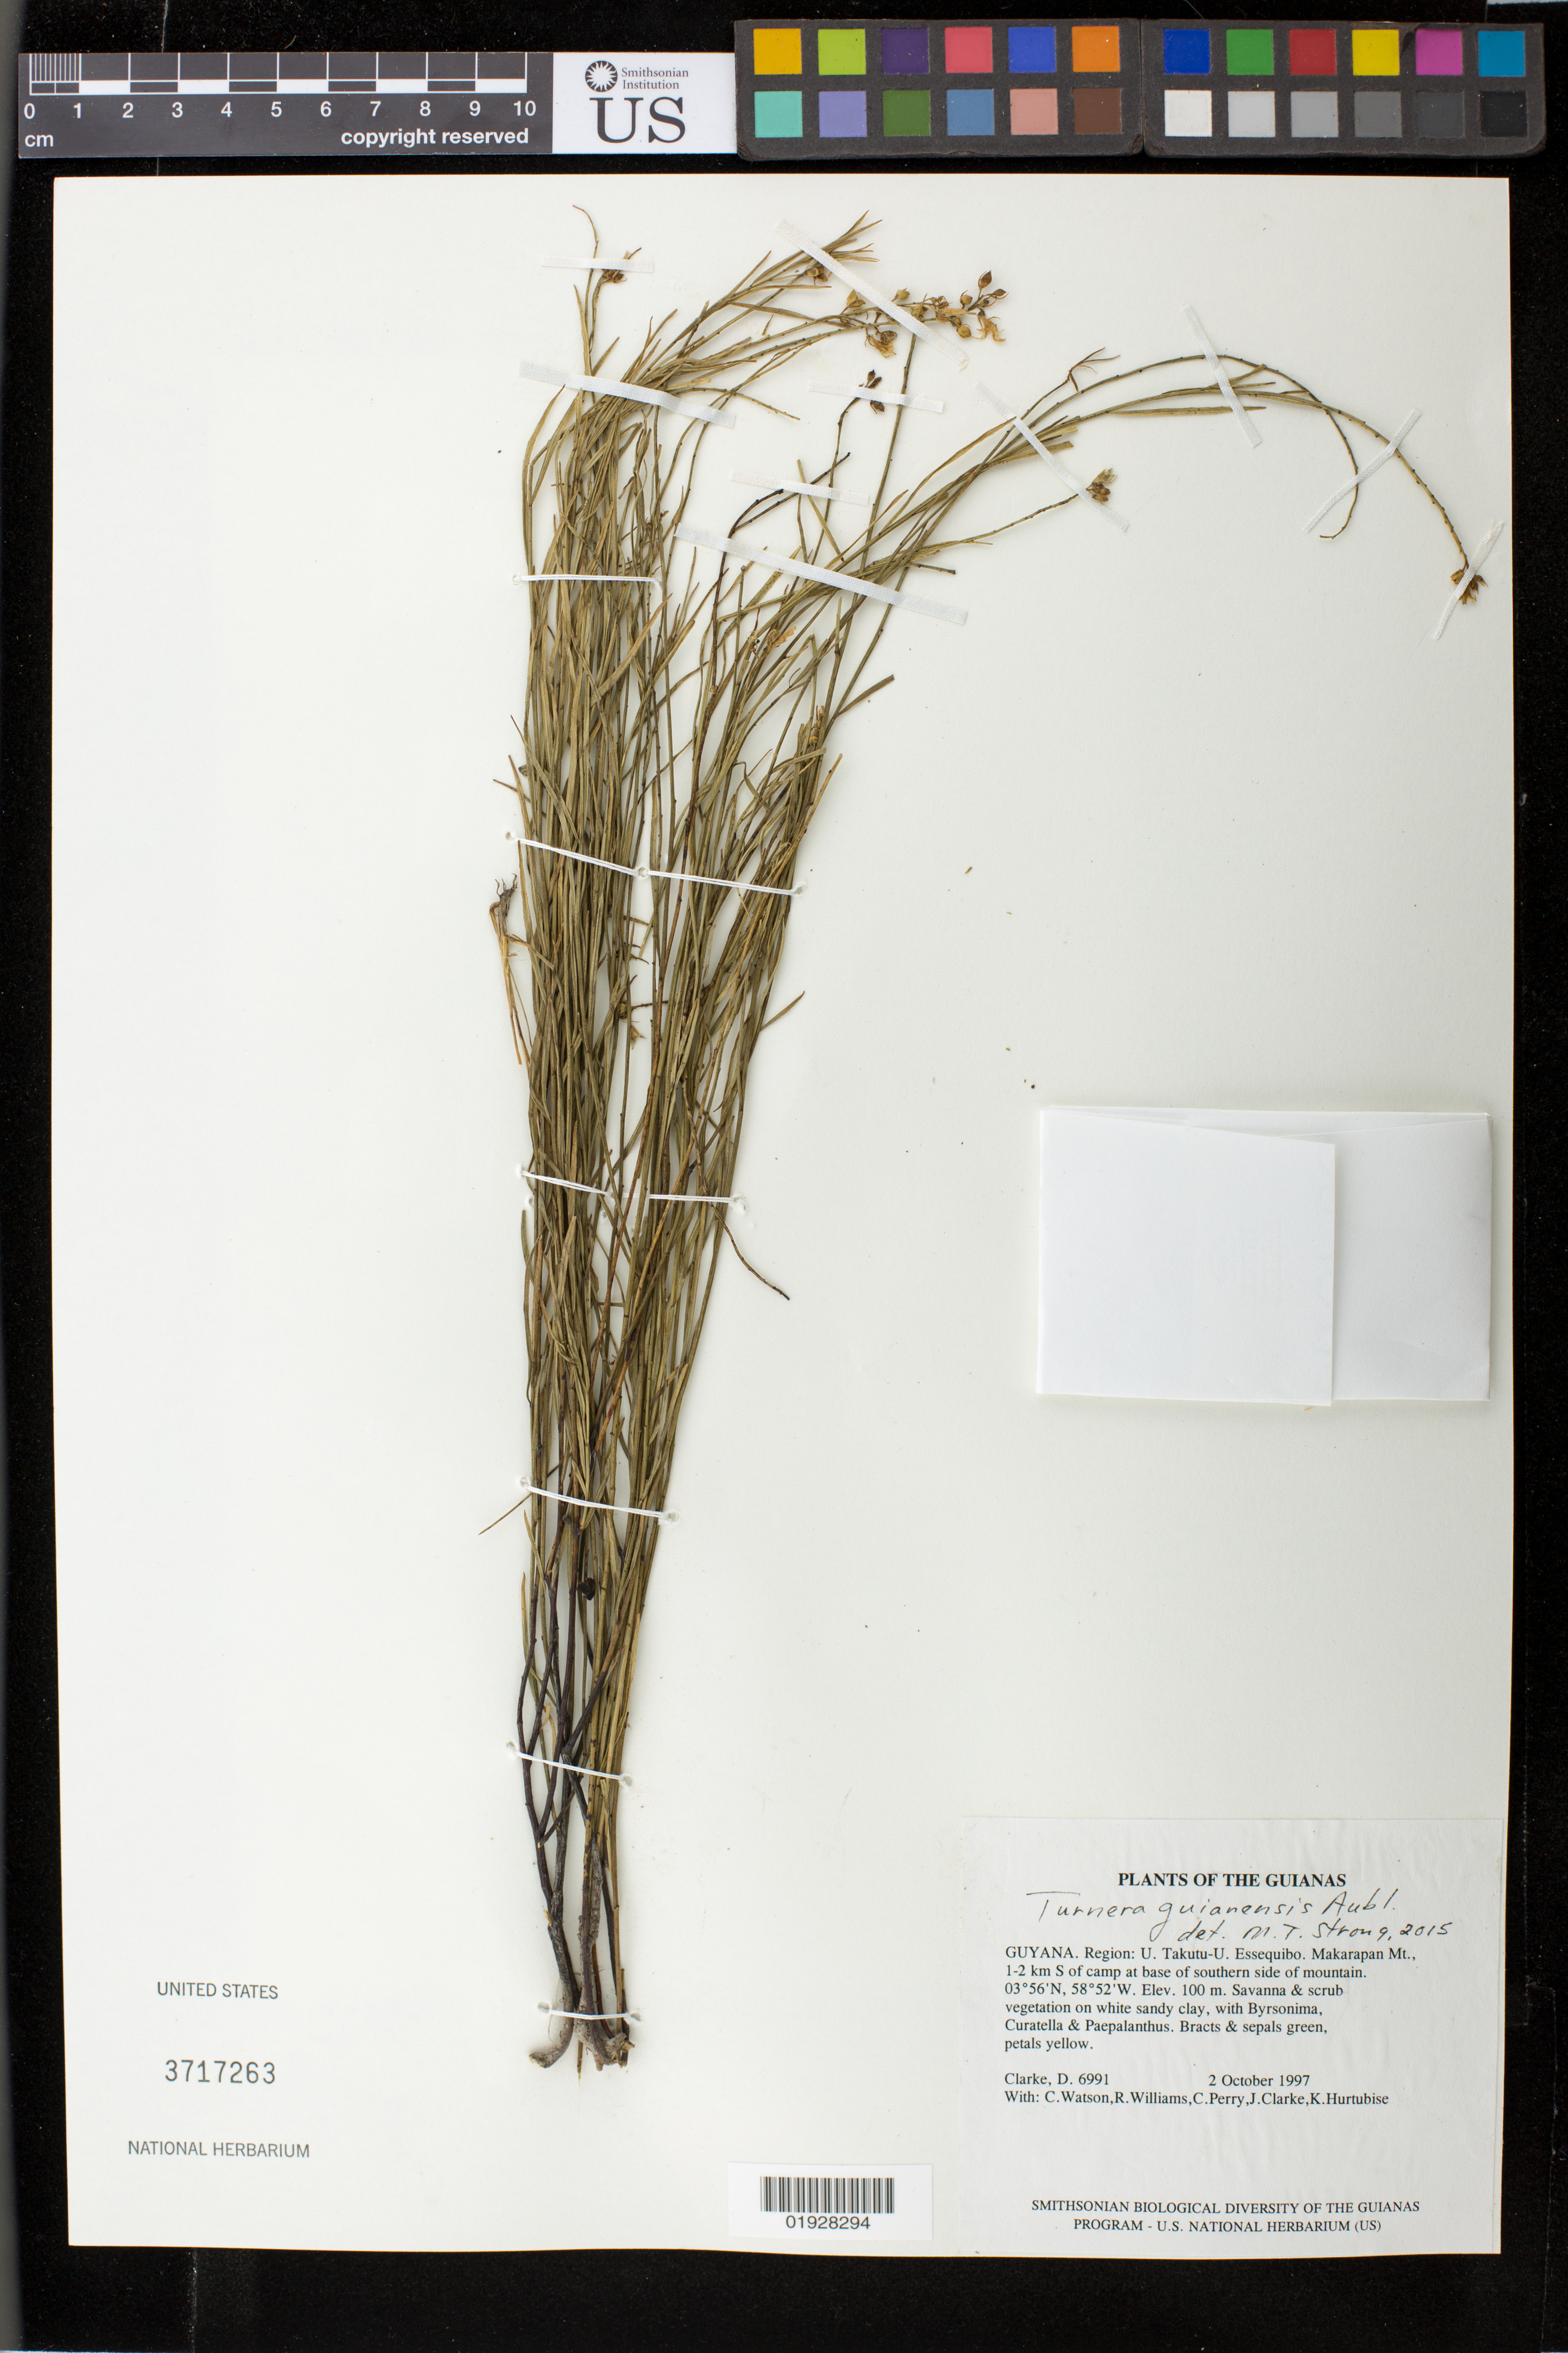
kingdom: Plantae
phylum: Tracheophyta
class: Magnoliopsida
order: Malpighiales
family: Turneraceae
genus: Turnera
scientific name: Turnera guianensis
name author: Aubl.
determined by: Strong, M. T., (US), Smithsonian Institution - National Museum of Natural History (UNITED STATES)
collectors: H. D. Clarke, C. Watson, R. Williams, C. Perry, J. Clarke & K. Hurtubise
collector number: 6991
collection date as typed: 2 October 1997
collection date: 1997-10-02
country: Guyana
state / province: U. Takutu-U. Essequibo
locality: Makarapan Mt., 1-2 km S of camp at base of southern side of mountain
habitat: Savanna & scrub vegetation on white sandy clay, with Byrsonima, Curatella & Paepalanthus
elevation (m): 100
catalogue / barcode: US 3717263